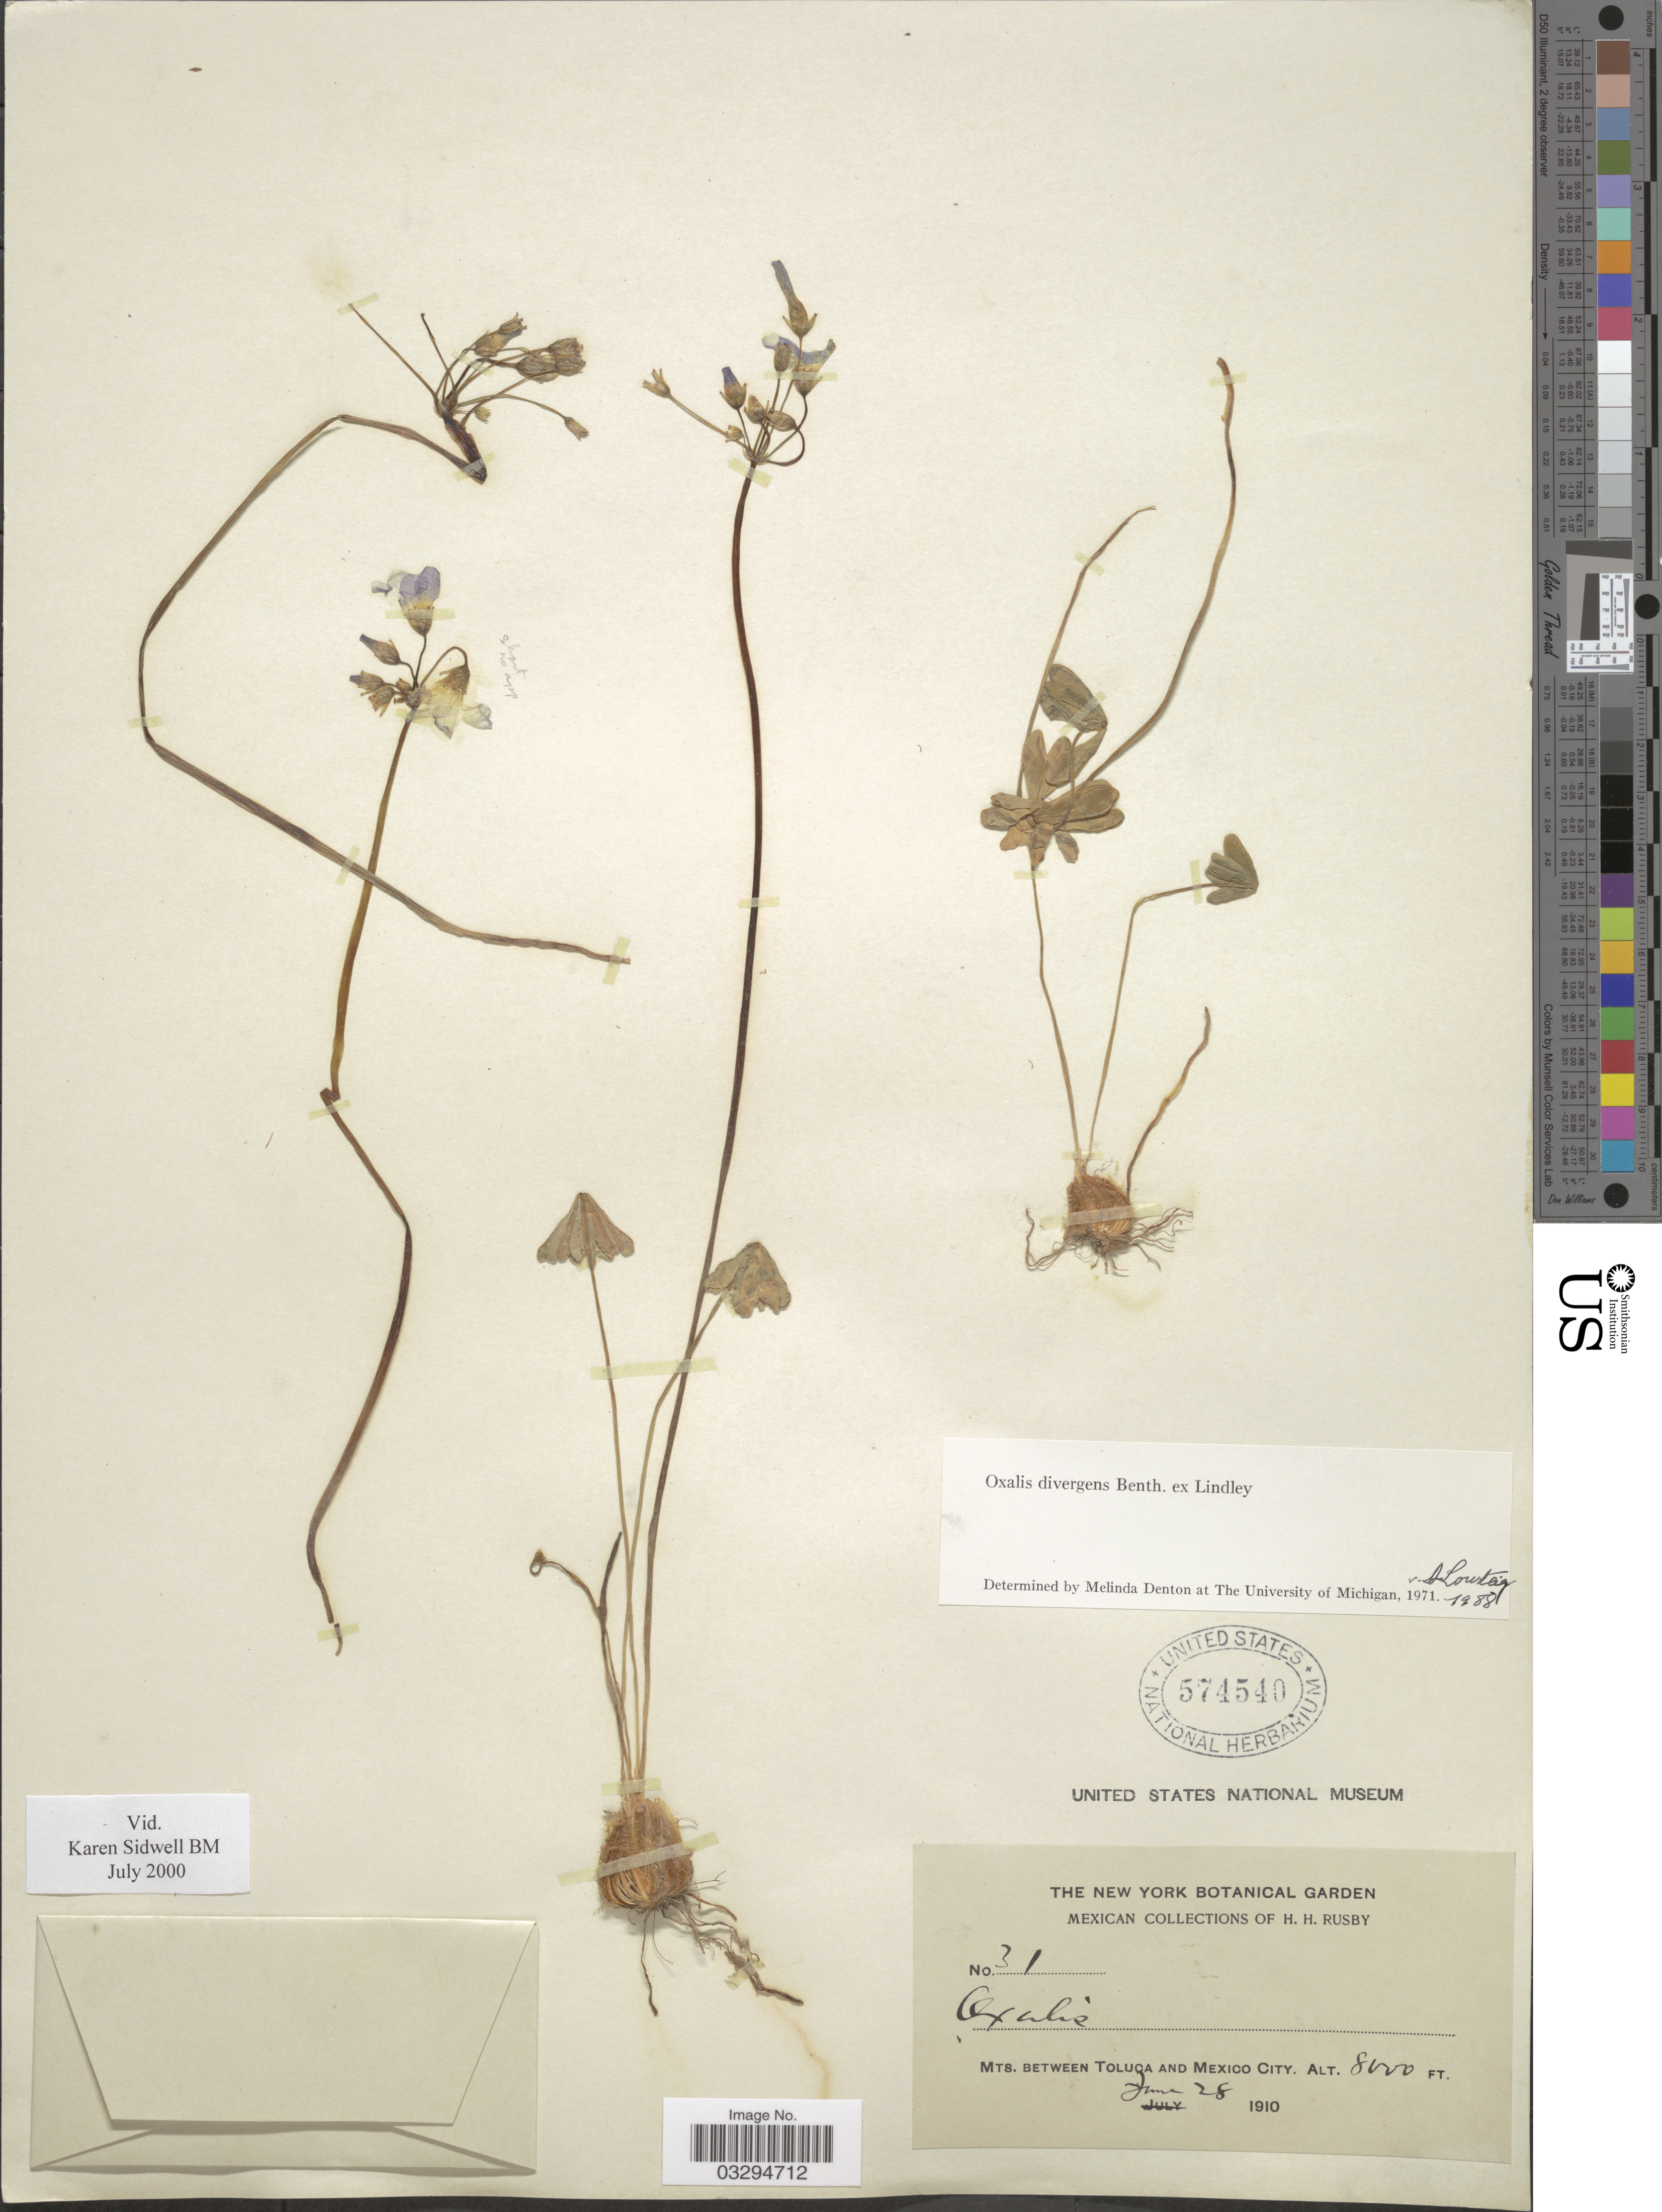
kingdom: Plantae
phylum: Tracheophyta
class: Magnoliopsida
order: Oxalidales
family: Oxalidaceae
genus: Oxalis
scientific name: Oxalis divergens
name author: Benth. ex Lindl.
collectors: H. H. Rusby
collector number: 31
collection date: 1910-06-28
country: Mexico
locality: Mts. between Toluca and Mexico City.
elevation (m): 2438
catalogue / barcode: US 574540